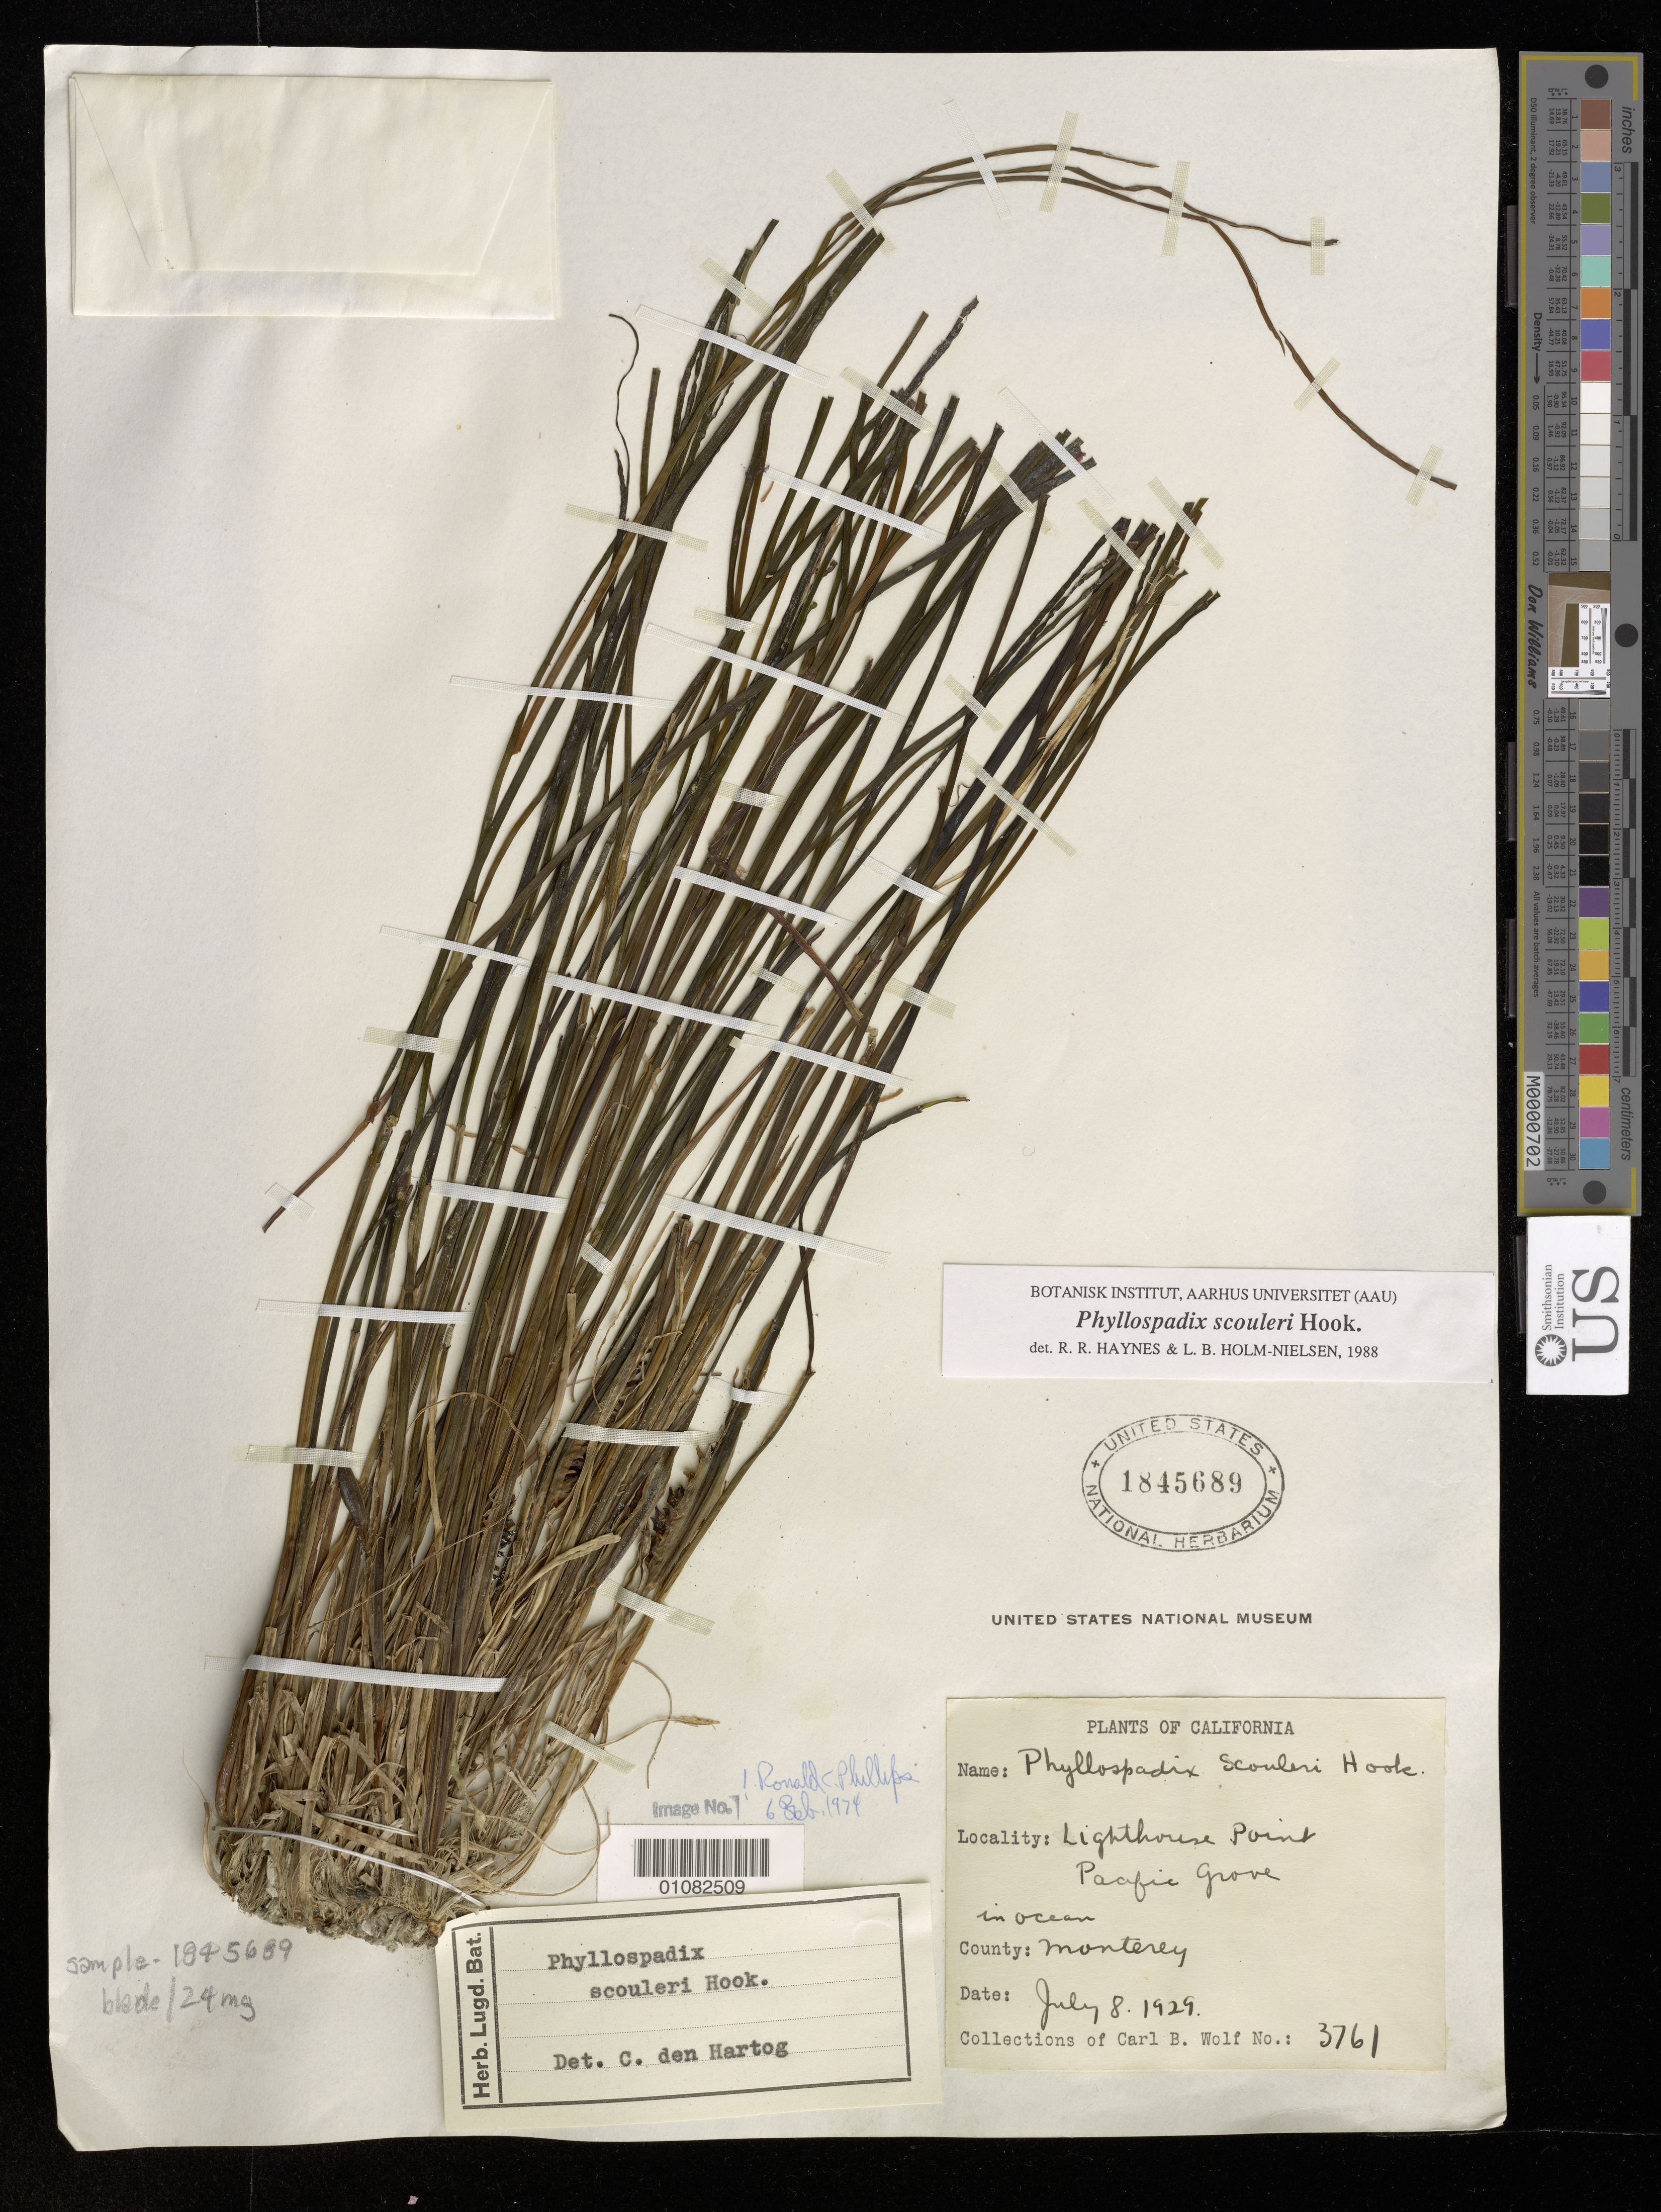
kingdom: Plantae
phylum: Tracheophyta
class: Liliopsida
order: Alismatales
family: Zosteraceae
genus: Phyllospadix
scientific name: Phyllospadix scouleri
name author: Hook.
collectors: C. B. Wolf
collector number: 3761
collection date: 1929-07-08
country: United States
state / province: California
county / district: Monterey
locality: Pacific Grove in ocean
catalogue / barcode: US 1845689